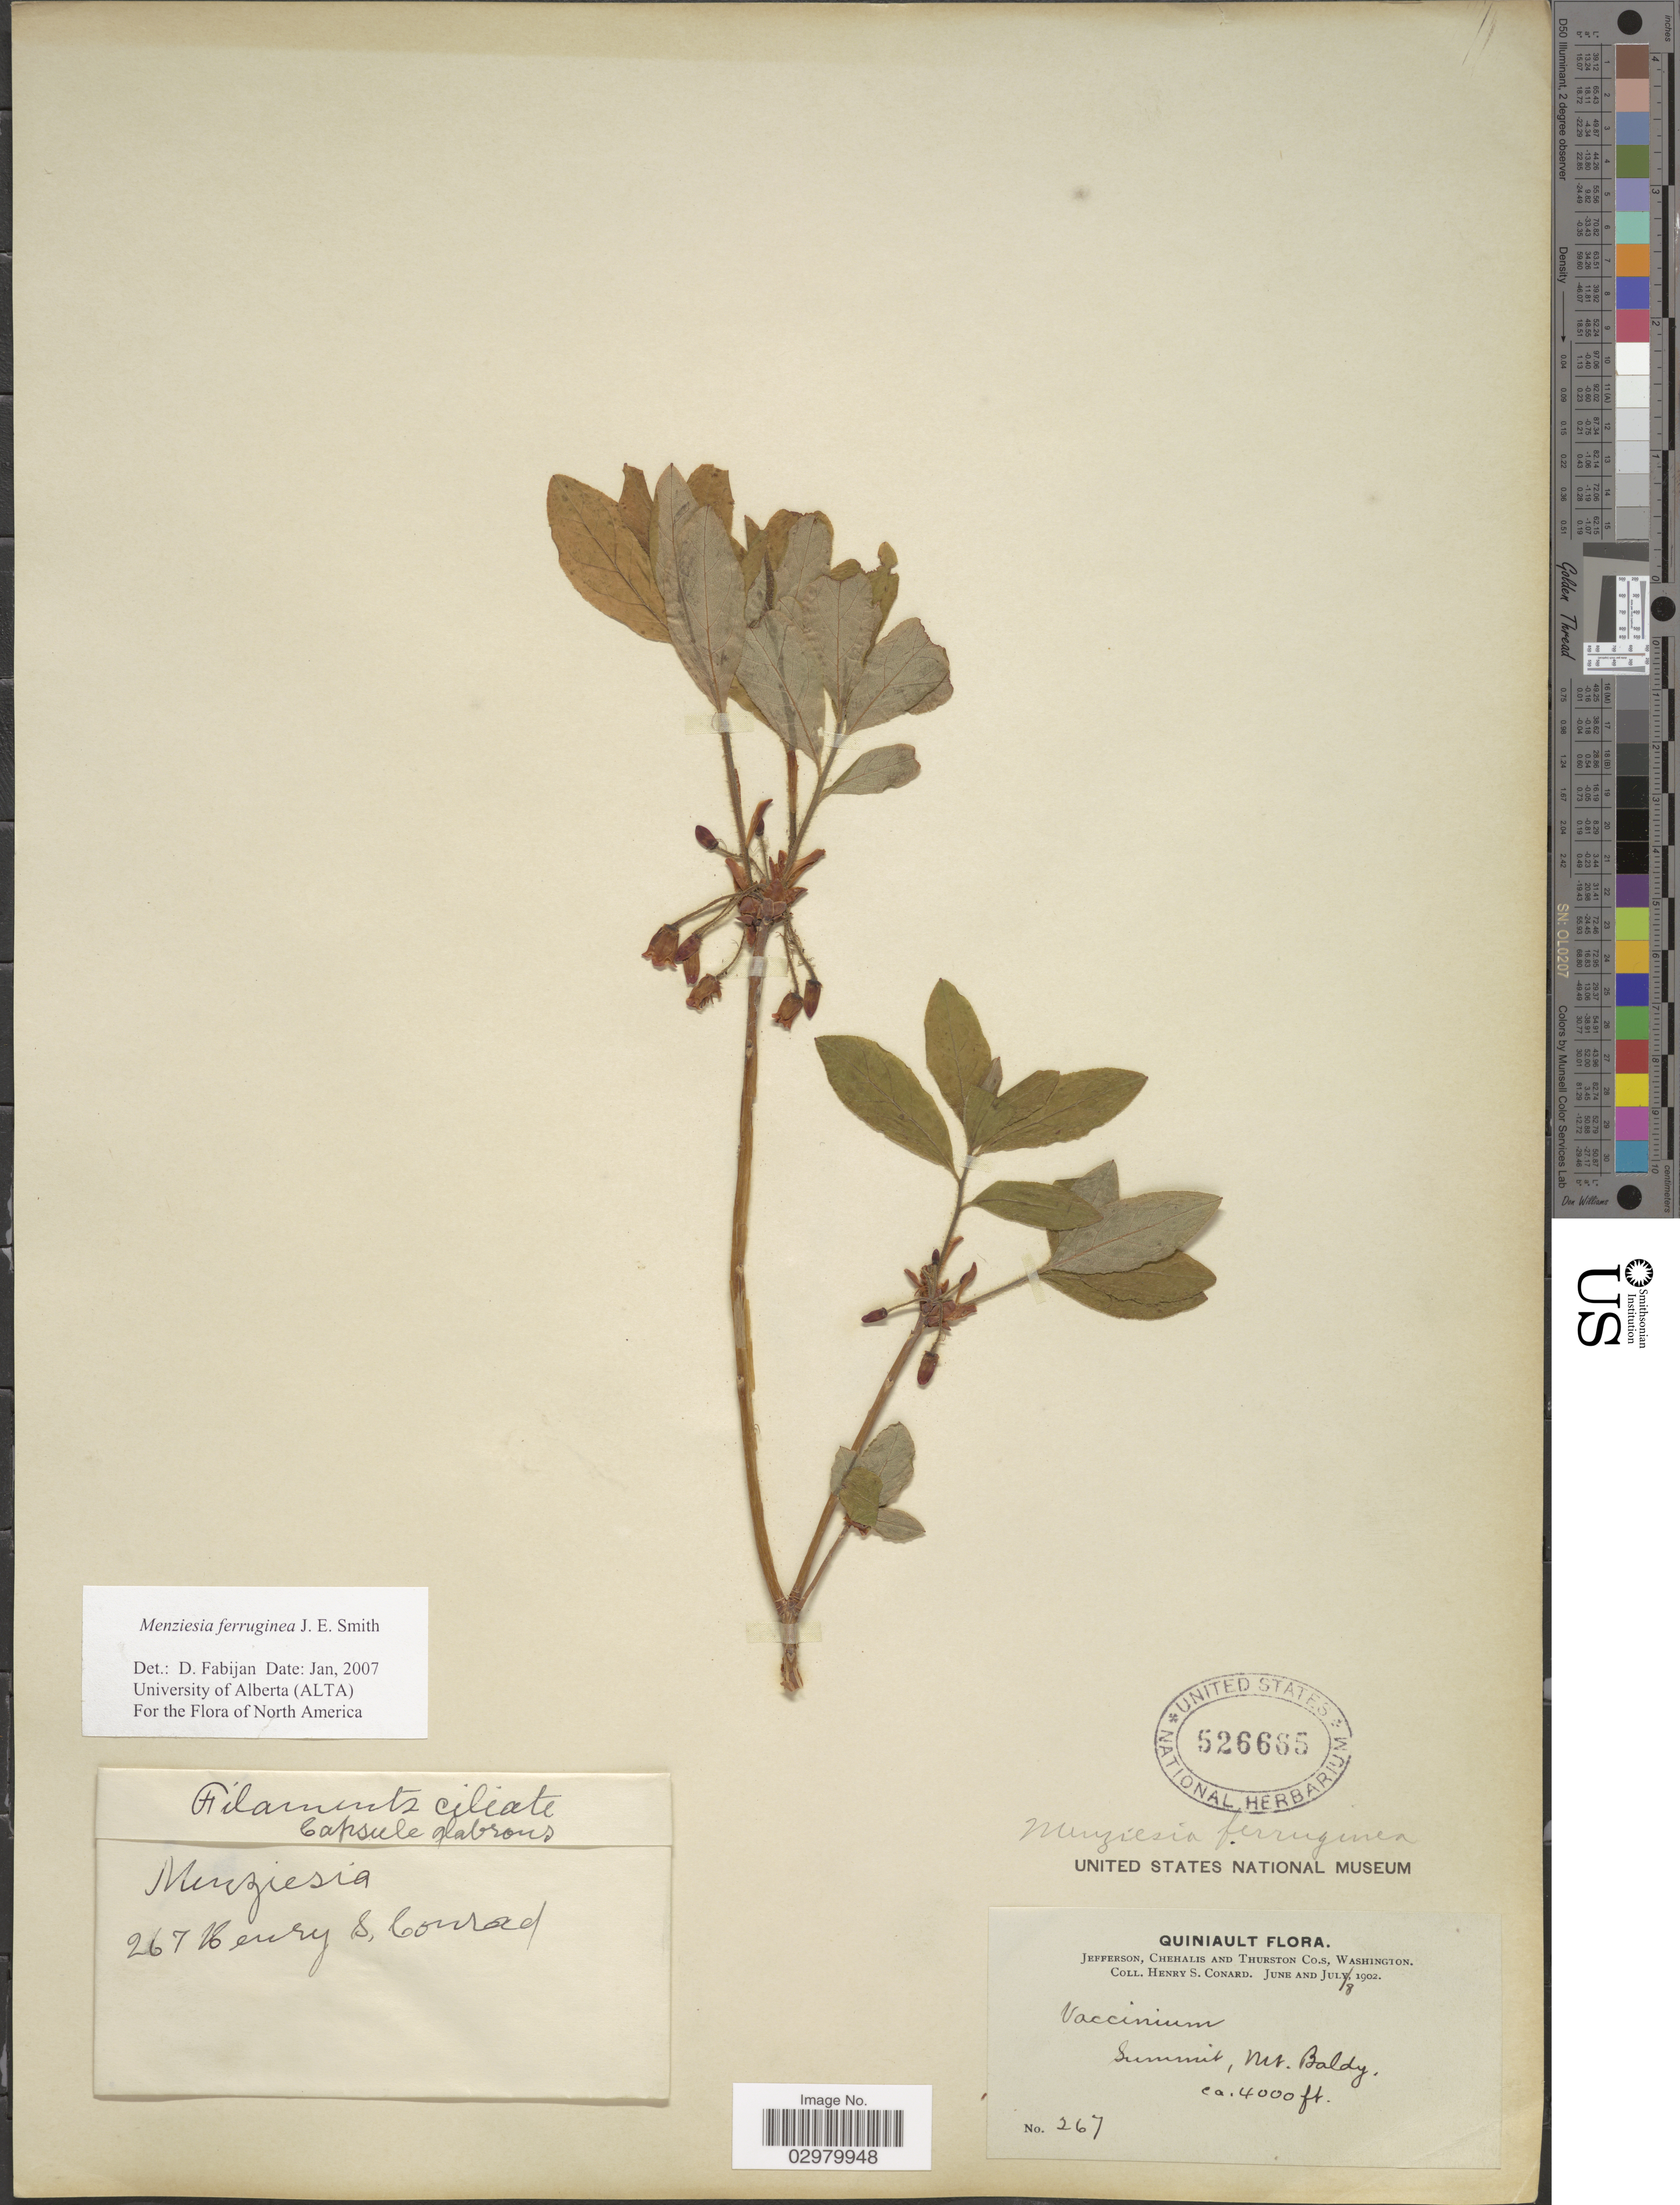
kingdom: Plantae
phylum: Tracheophyta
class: Magnoliopsida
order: Ericales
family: Ericaceae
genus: Menziesia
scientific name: Menziesia ferruginea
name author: Sm.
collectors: H. S. Conard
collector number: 267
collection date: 1902-07-08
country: United States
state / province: Washington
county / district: Thurston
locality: Quiniault, Jefferson, Chehalis and Thurston Co.s, Washington. Summit, Mt. Baldy.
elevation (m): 1219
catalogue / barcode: US 526665